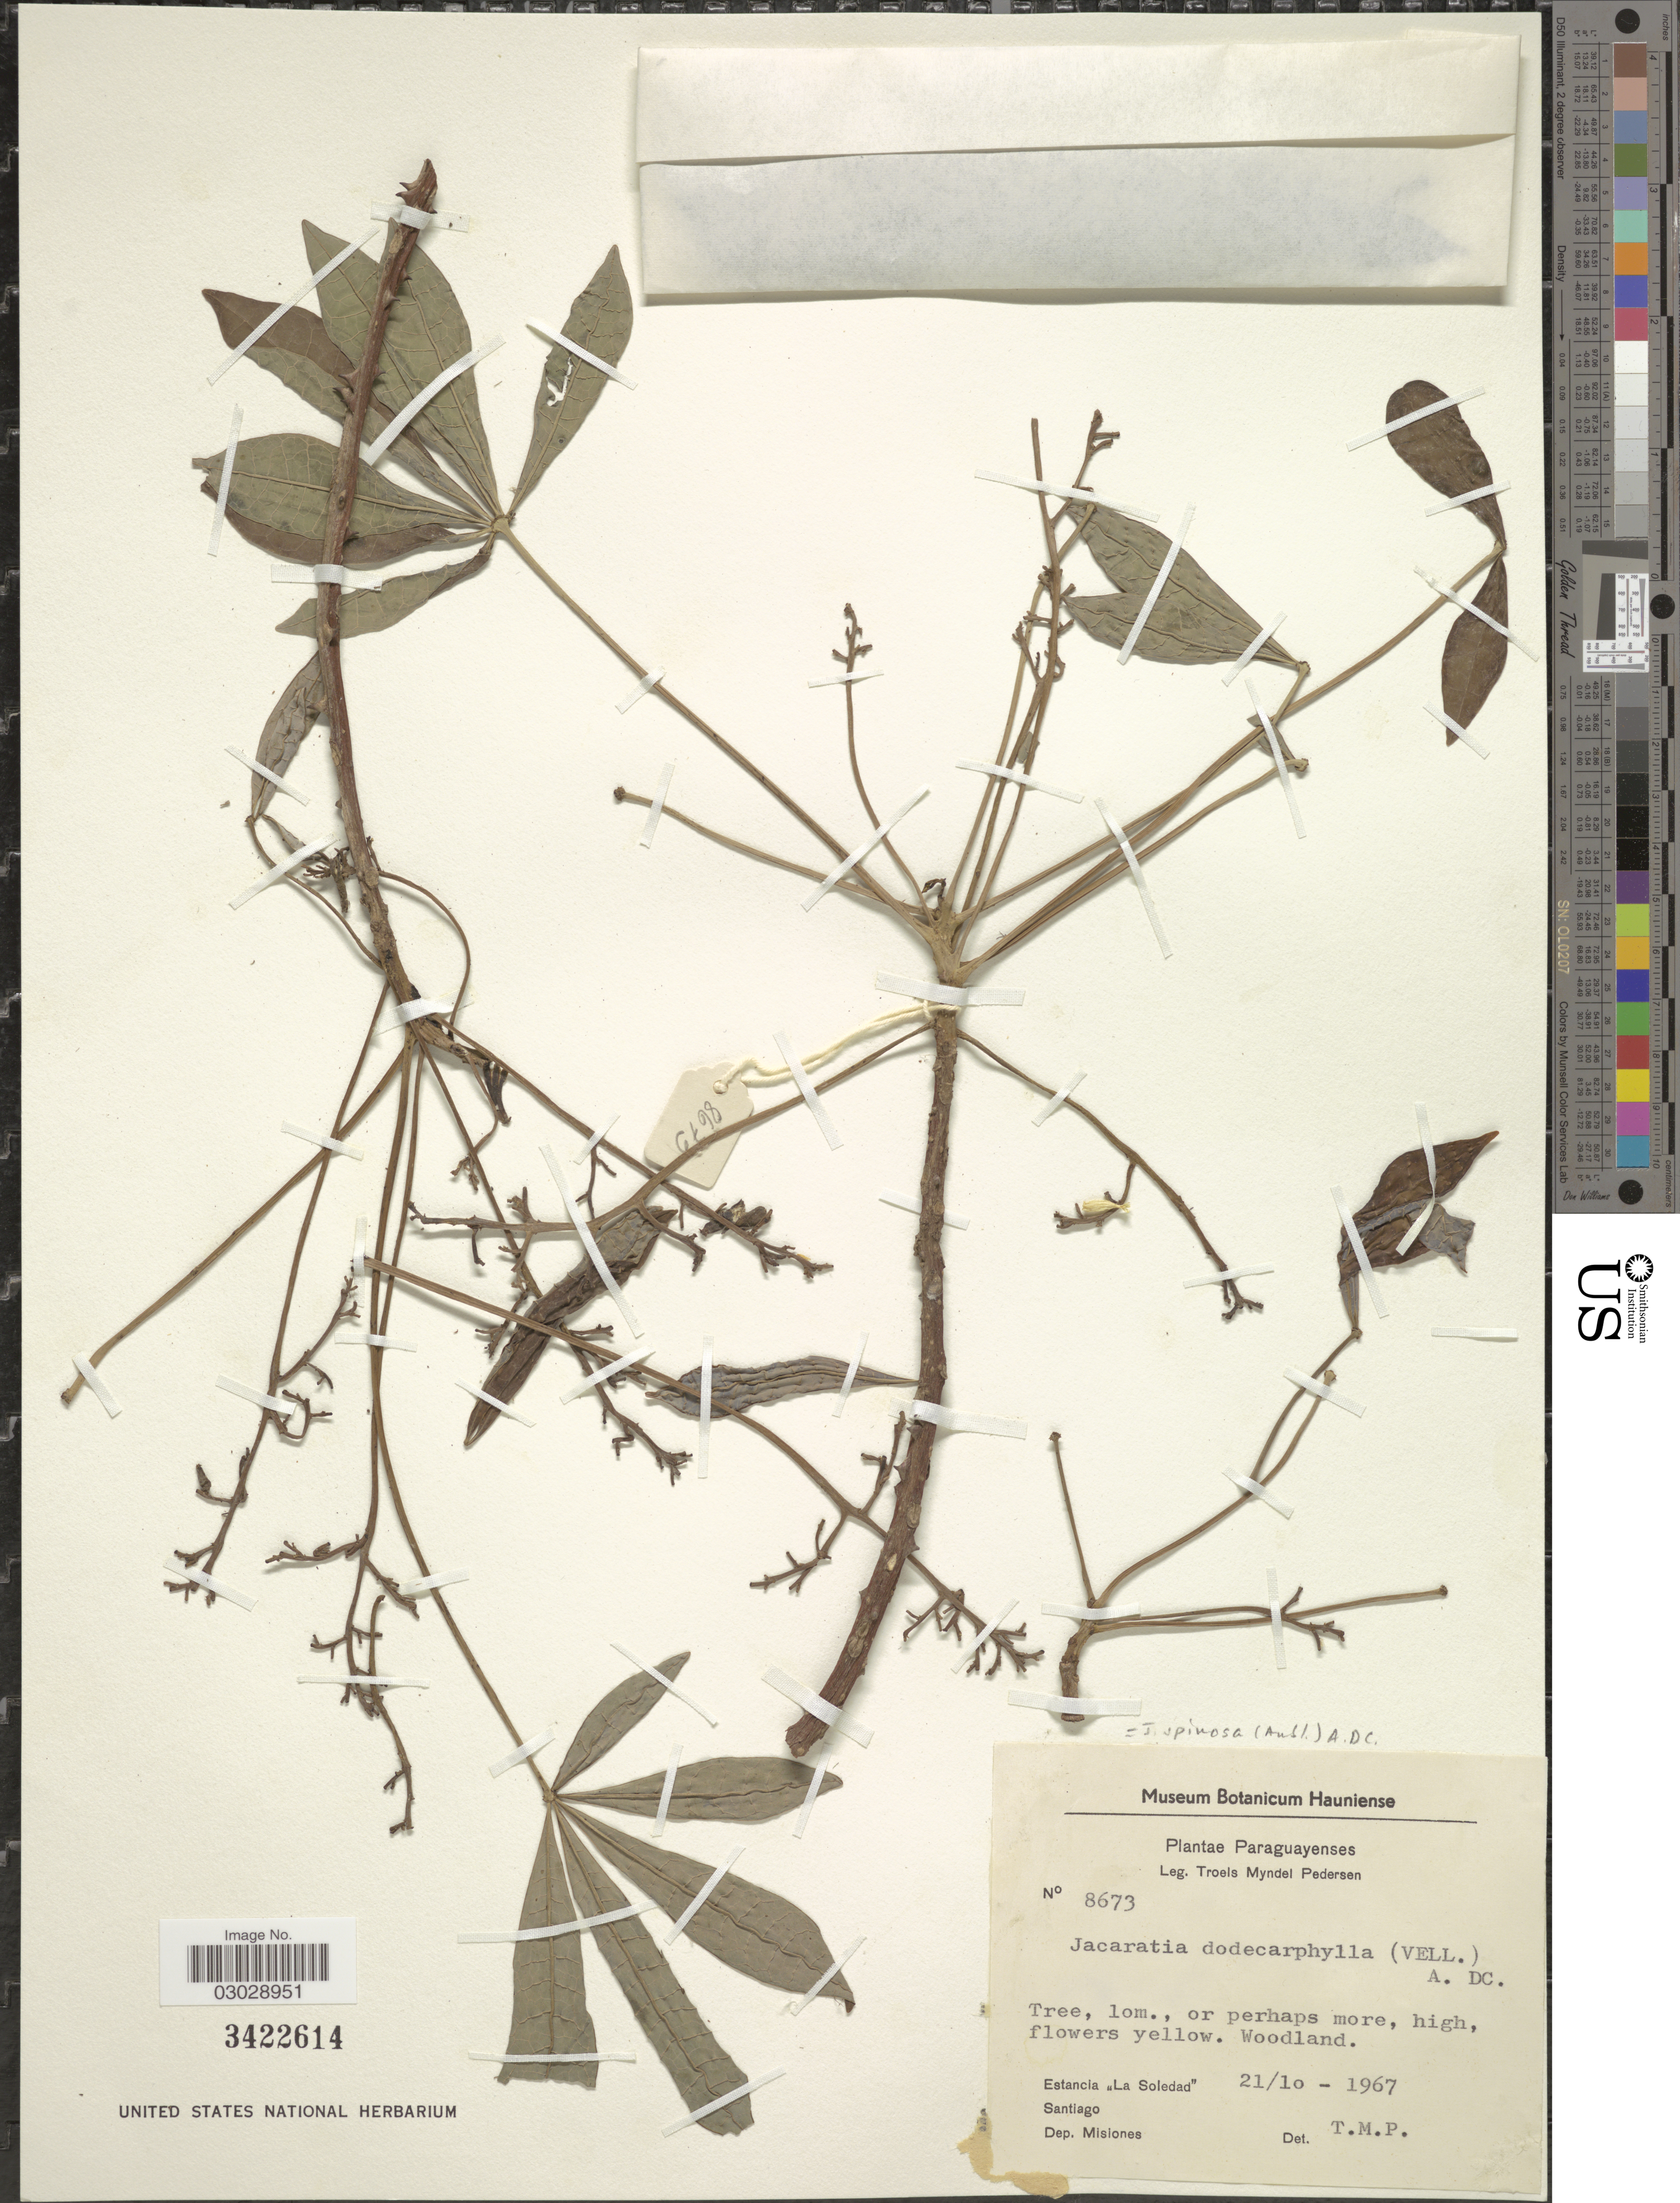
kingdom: Plantae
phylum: Tracheophyta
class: Magnoliopsida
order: Brassicales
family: Caricaceae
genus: Jacaratia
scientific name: Jacaratia spinosa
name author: (Aubl.) A. DC.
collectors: T. Pederson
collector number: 8673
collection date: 1967-10-21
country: Paraguay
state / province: Misiones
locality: Estancia "La Soledad". Santiago. Dep. Misiones.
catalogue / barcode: US 3422614